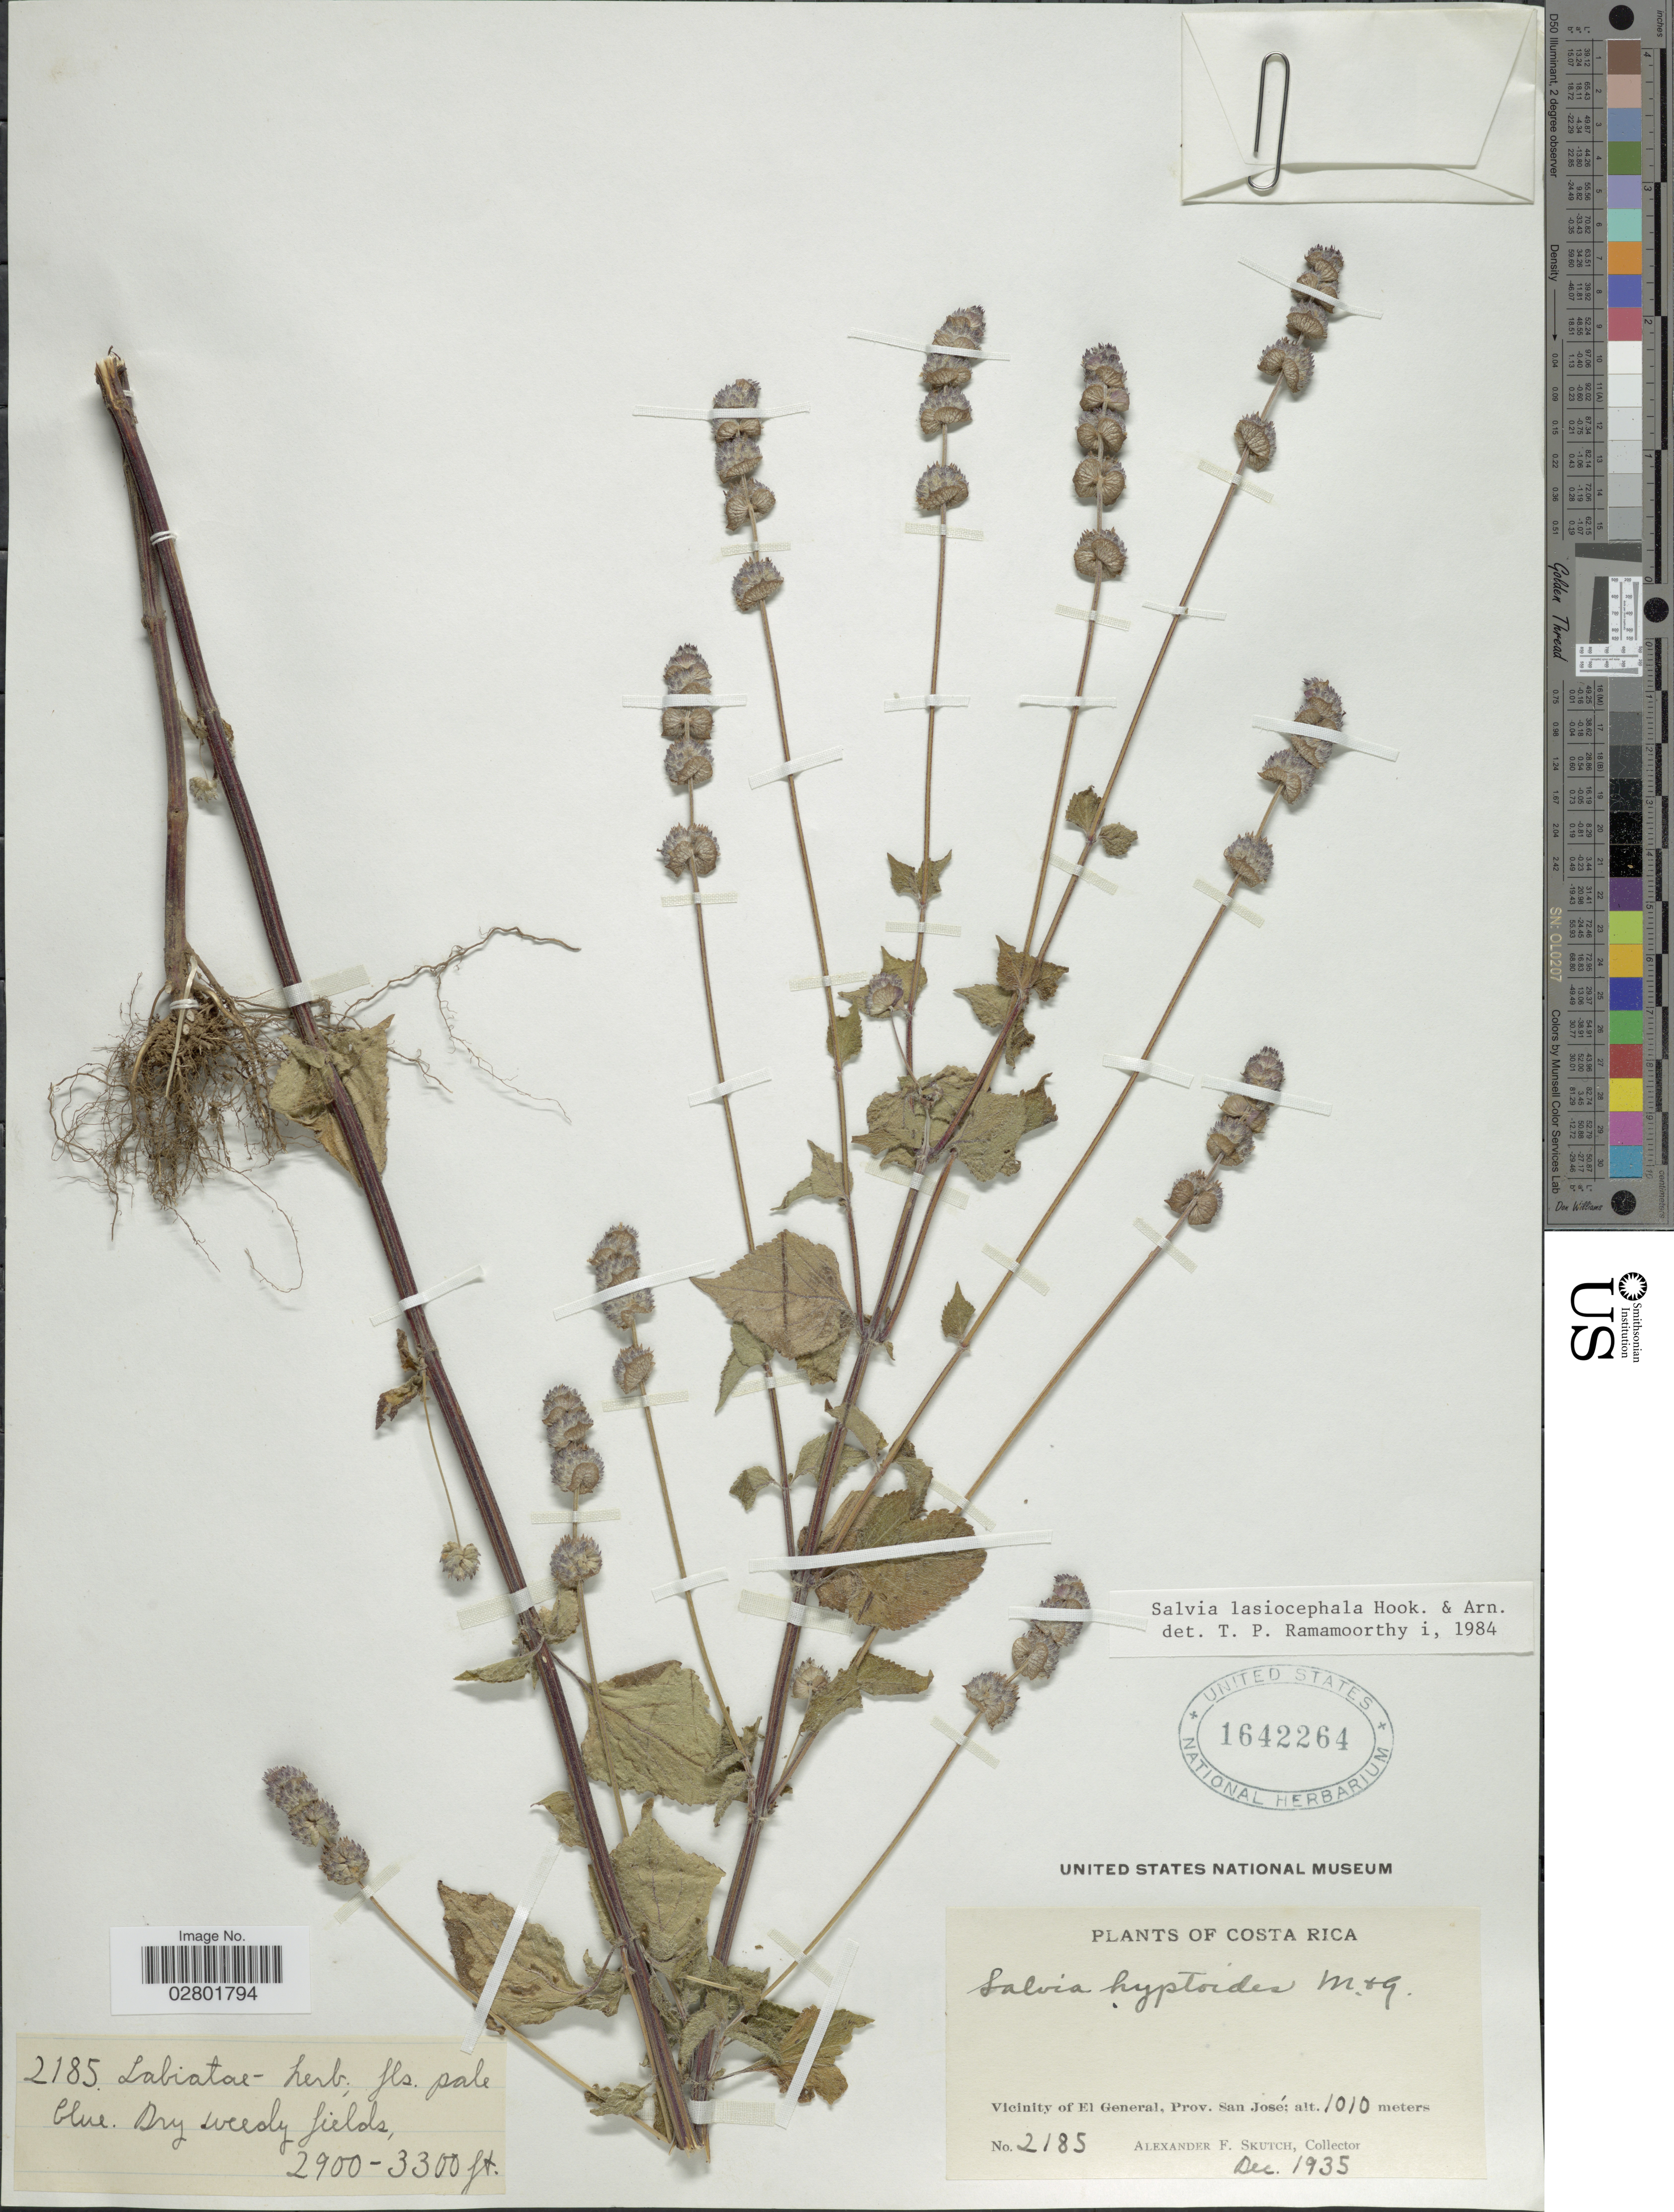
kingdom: Plantae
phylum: Tracheophyta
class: Magnoliopsida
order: Lamiales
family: Lamiaceae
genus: Salvia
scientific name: Salvia lasiocephala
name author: Hook. & Arn.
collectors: A. F. Skutch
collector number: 2185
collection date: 1935-12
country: Costa Rica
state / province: San José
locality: Vicinity of El General.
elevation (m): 1010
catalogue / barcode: US 1642264